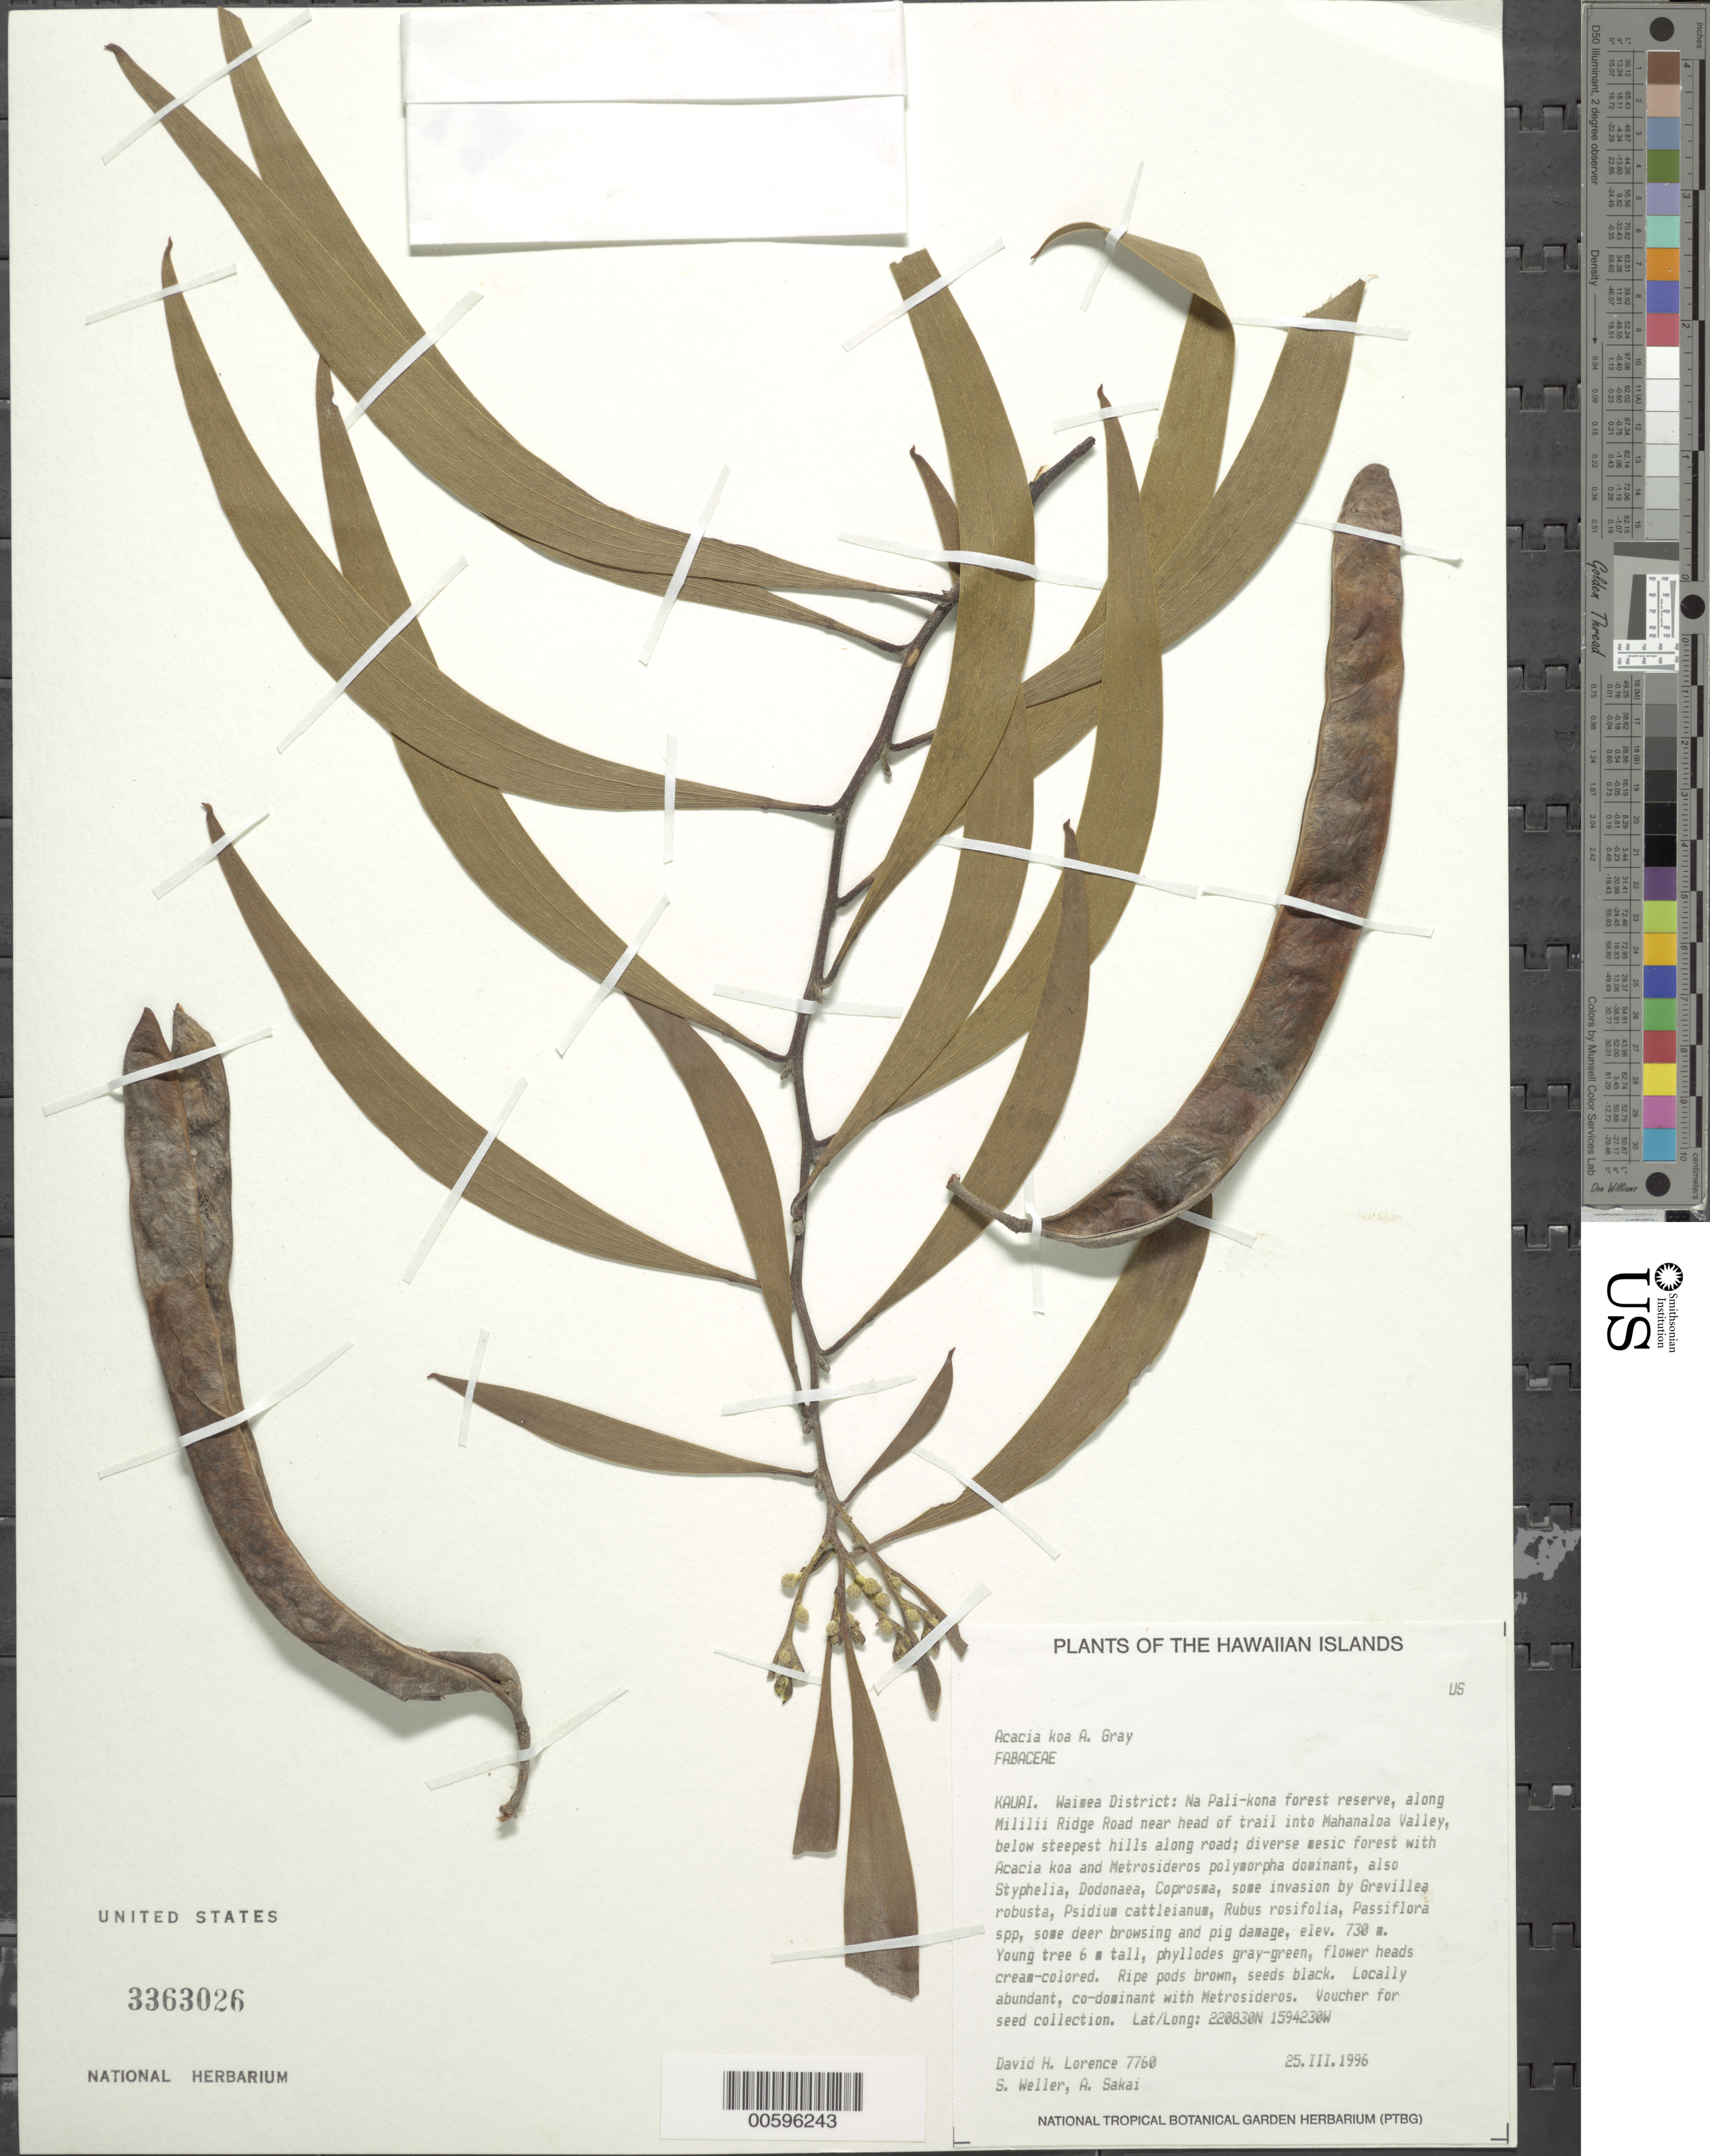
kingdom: Plantae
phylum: Tracheophyta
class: Magnoliopsida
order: Fabales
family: Fabaceae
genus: Acacia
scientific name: Acacia koa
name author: A. Gray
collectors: D. Lorence, S. G. Weller & A. Sakai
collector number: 7760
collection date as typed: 25 Mar 1996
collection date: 1996-03-25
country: United States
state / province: Hawaii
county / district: Kauai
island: Kaua'i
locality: Waimea Dist; Na Pali-kona For Res, along Mililii Ridge Rd near head of trail into Mahanaloa Valley.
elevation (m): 730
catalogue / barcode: US 3363026